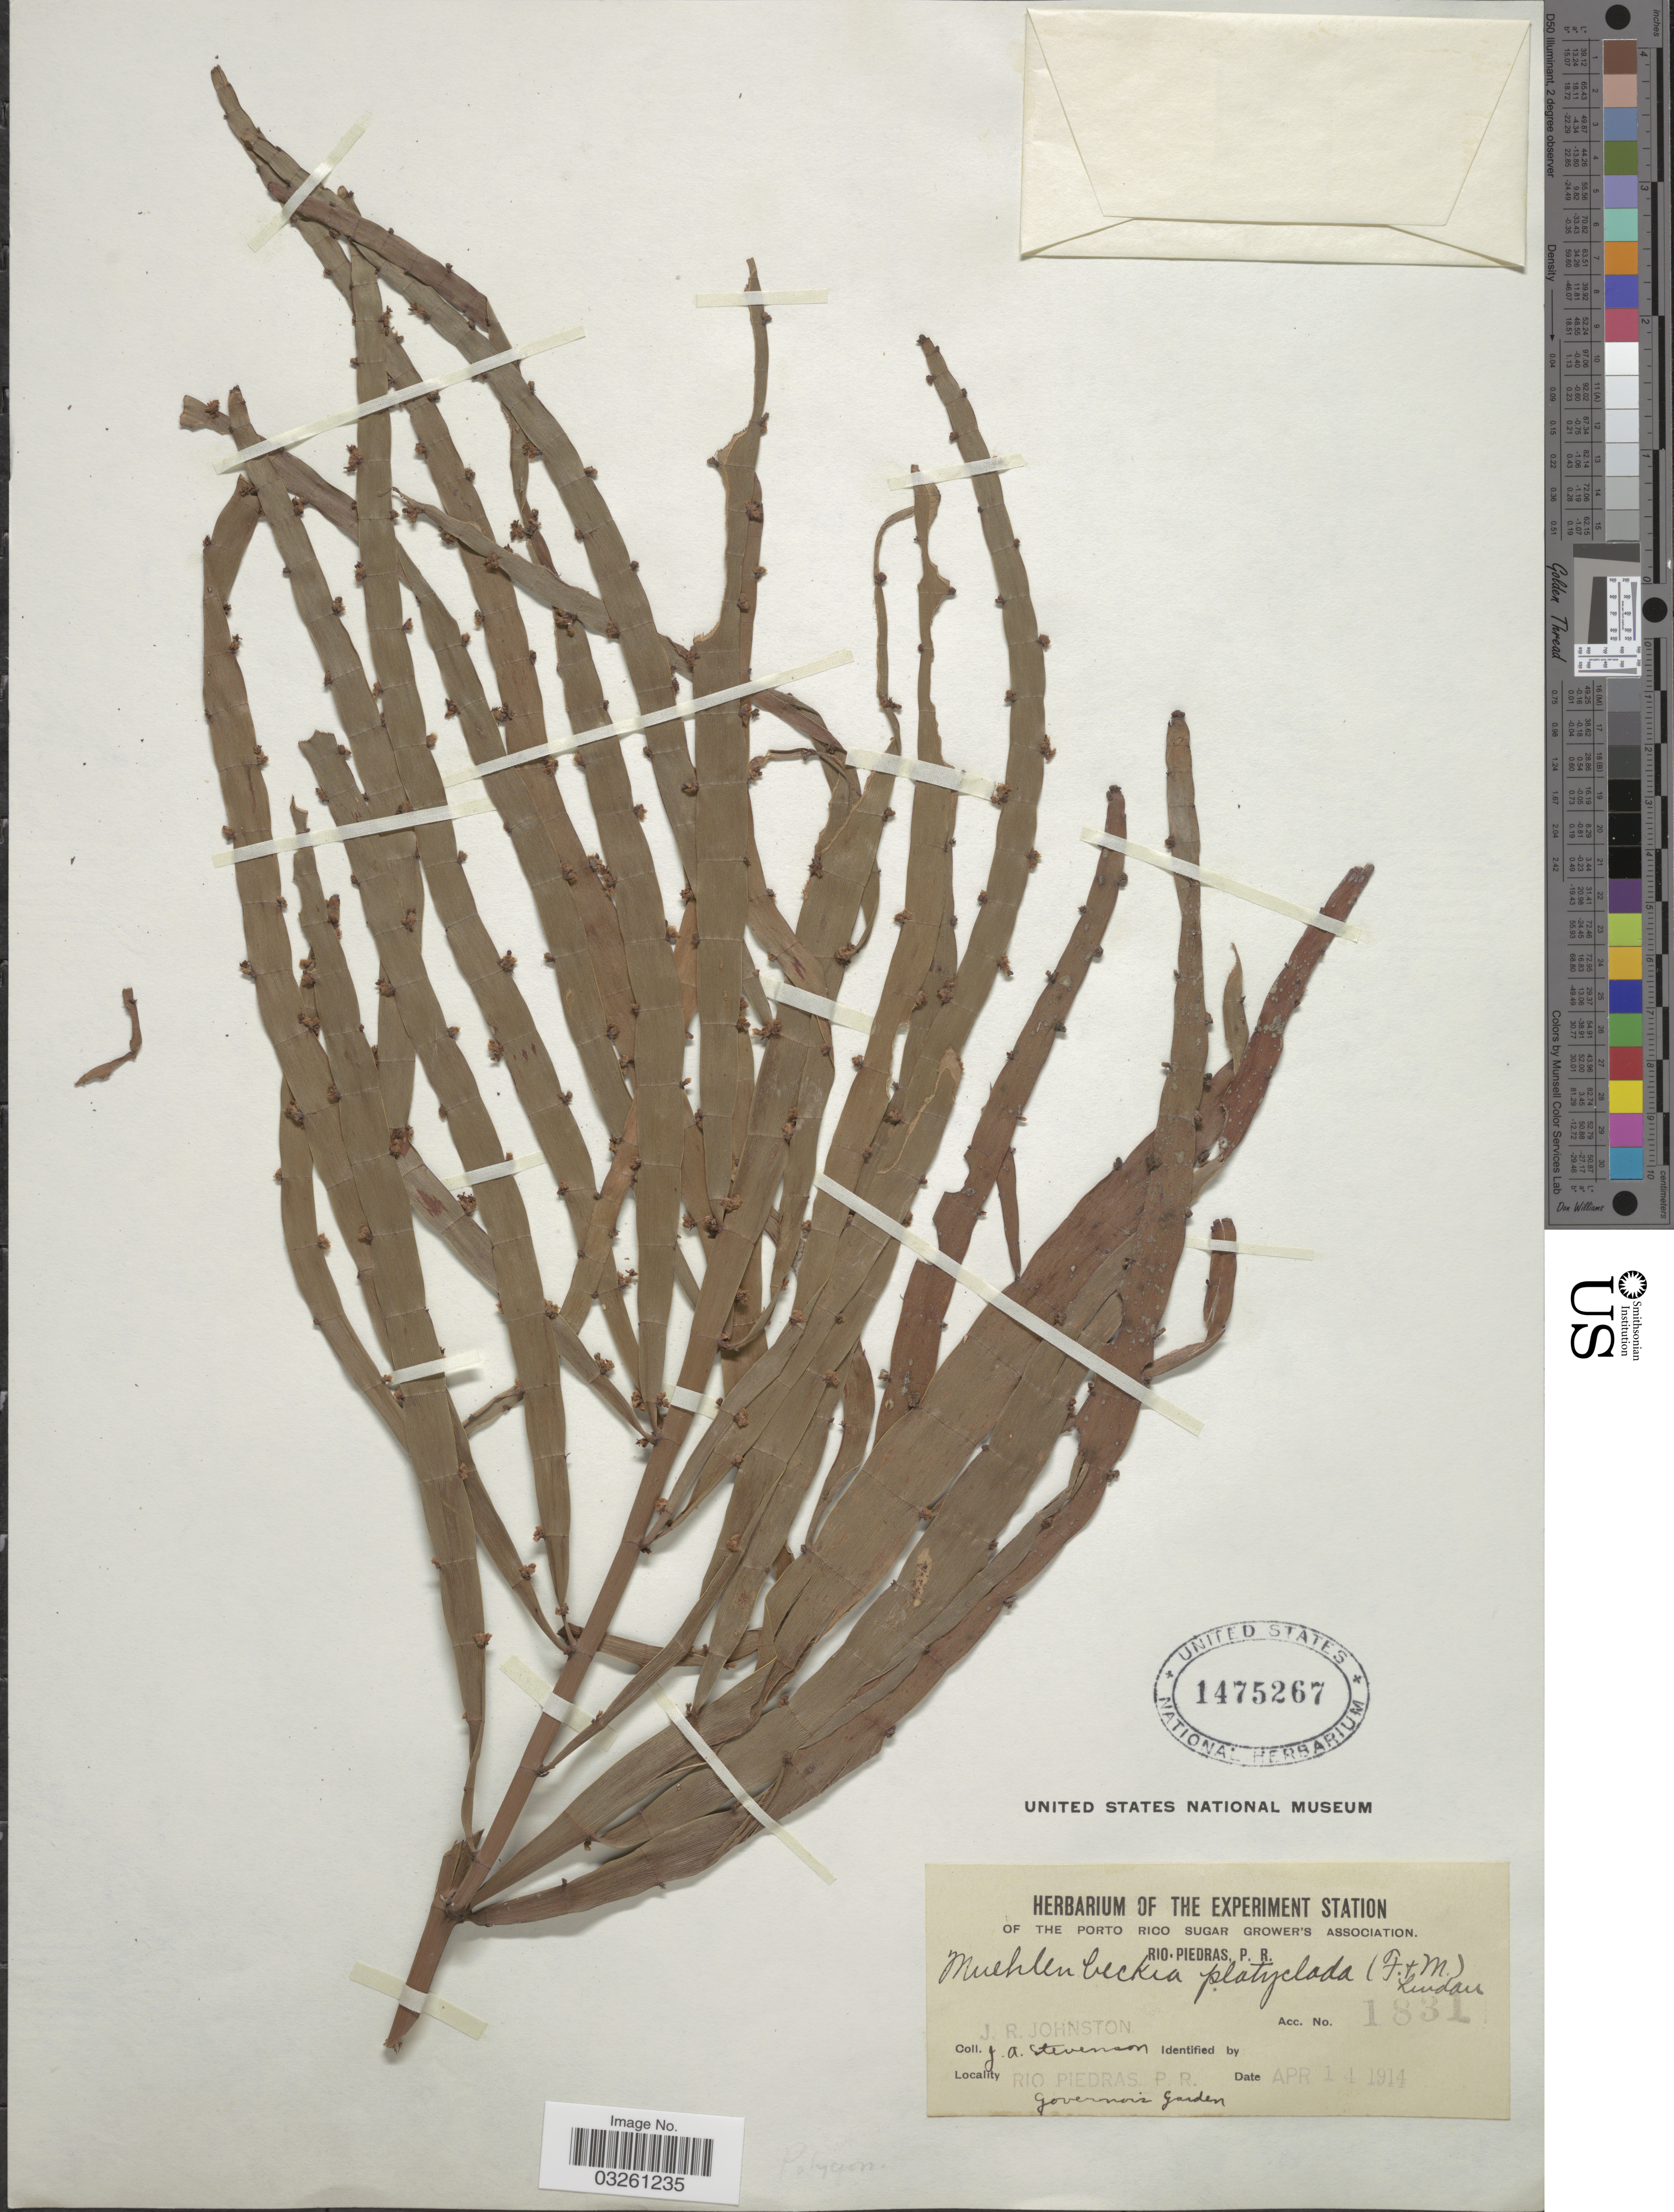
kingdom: Plantae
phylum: Tracheophyta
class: Magnoliopsida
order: Caryophyllales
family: Polygonaceae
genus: Muehlenbeckia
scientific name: Muehlenbeckia platyclada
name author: (F. Muell.) Meisn.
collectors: J. Johnston & J. Stevenson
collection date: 1914-04-14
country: Puerto Rico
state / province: Rio Piedras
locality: Governor's Garden.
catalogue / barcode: US 1475267